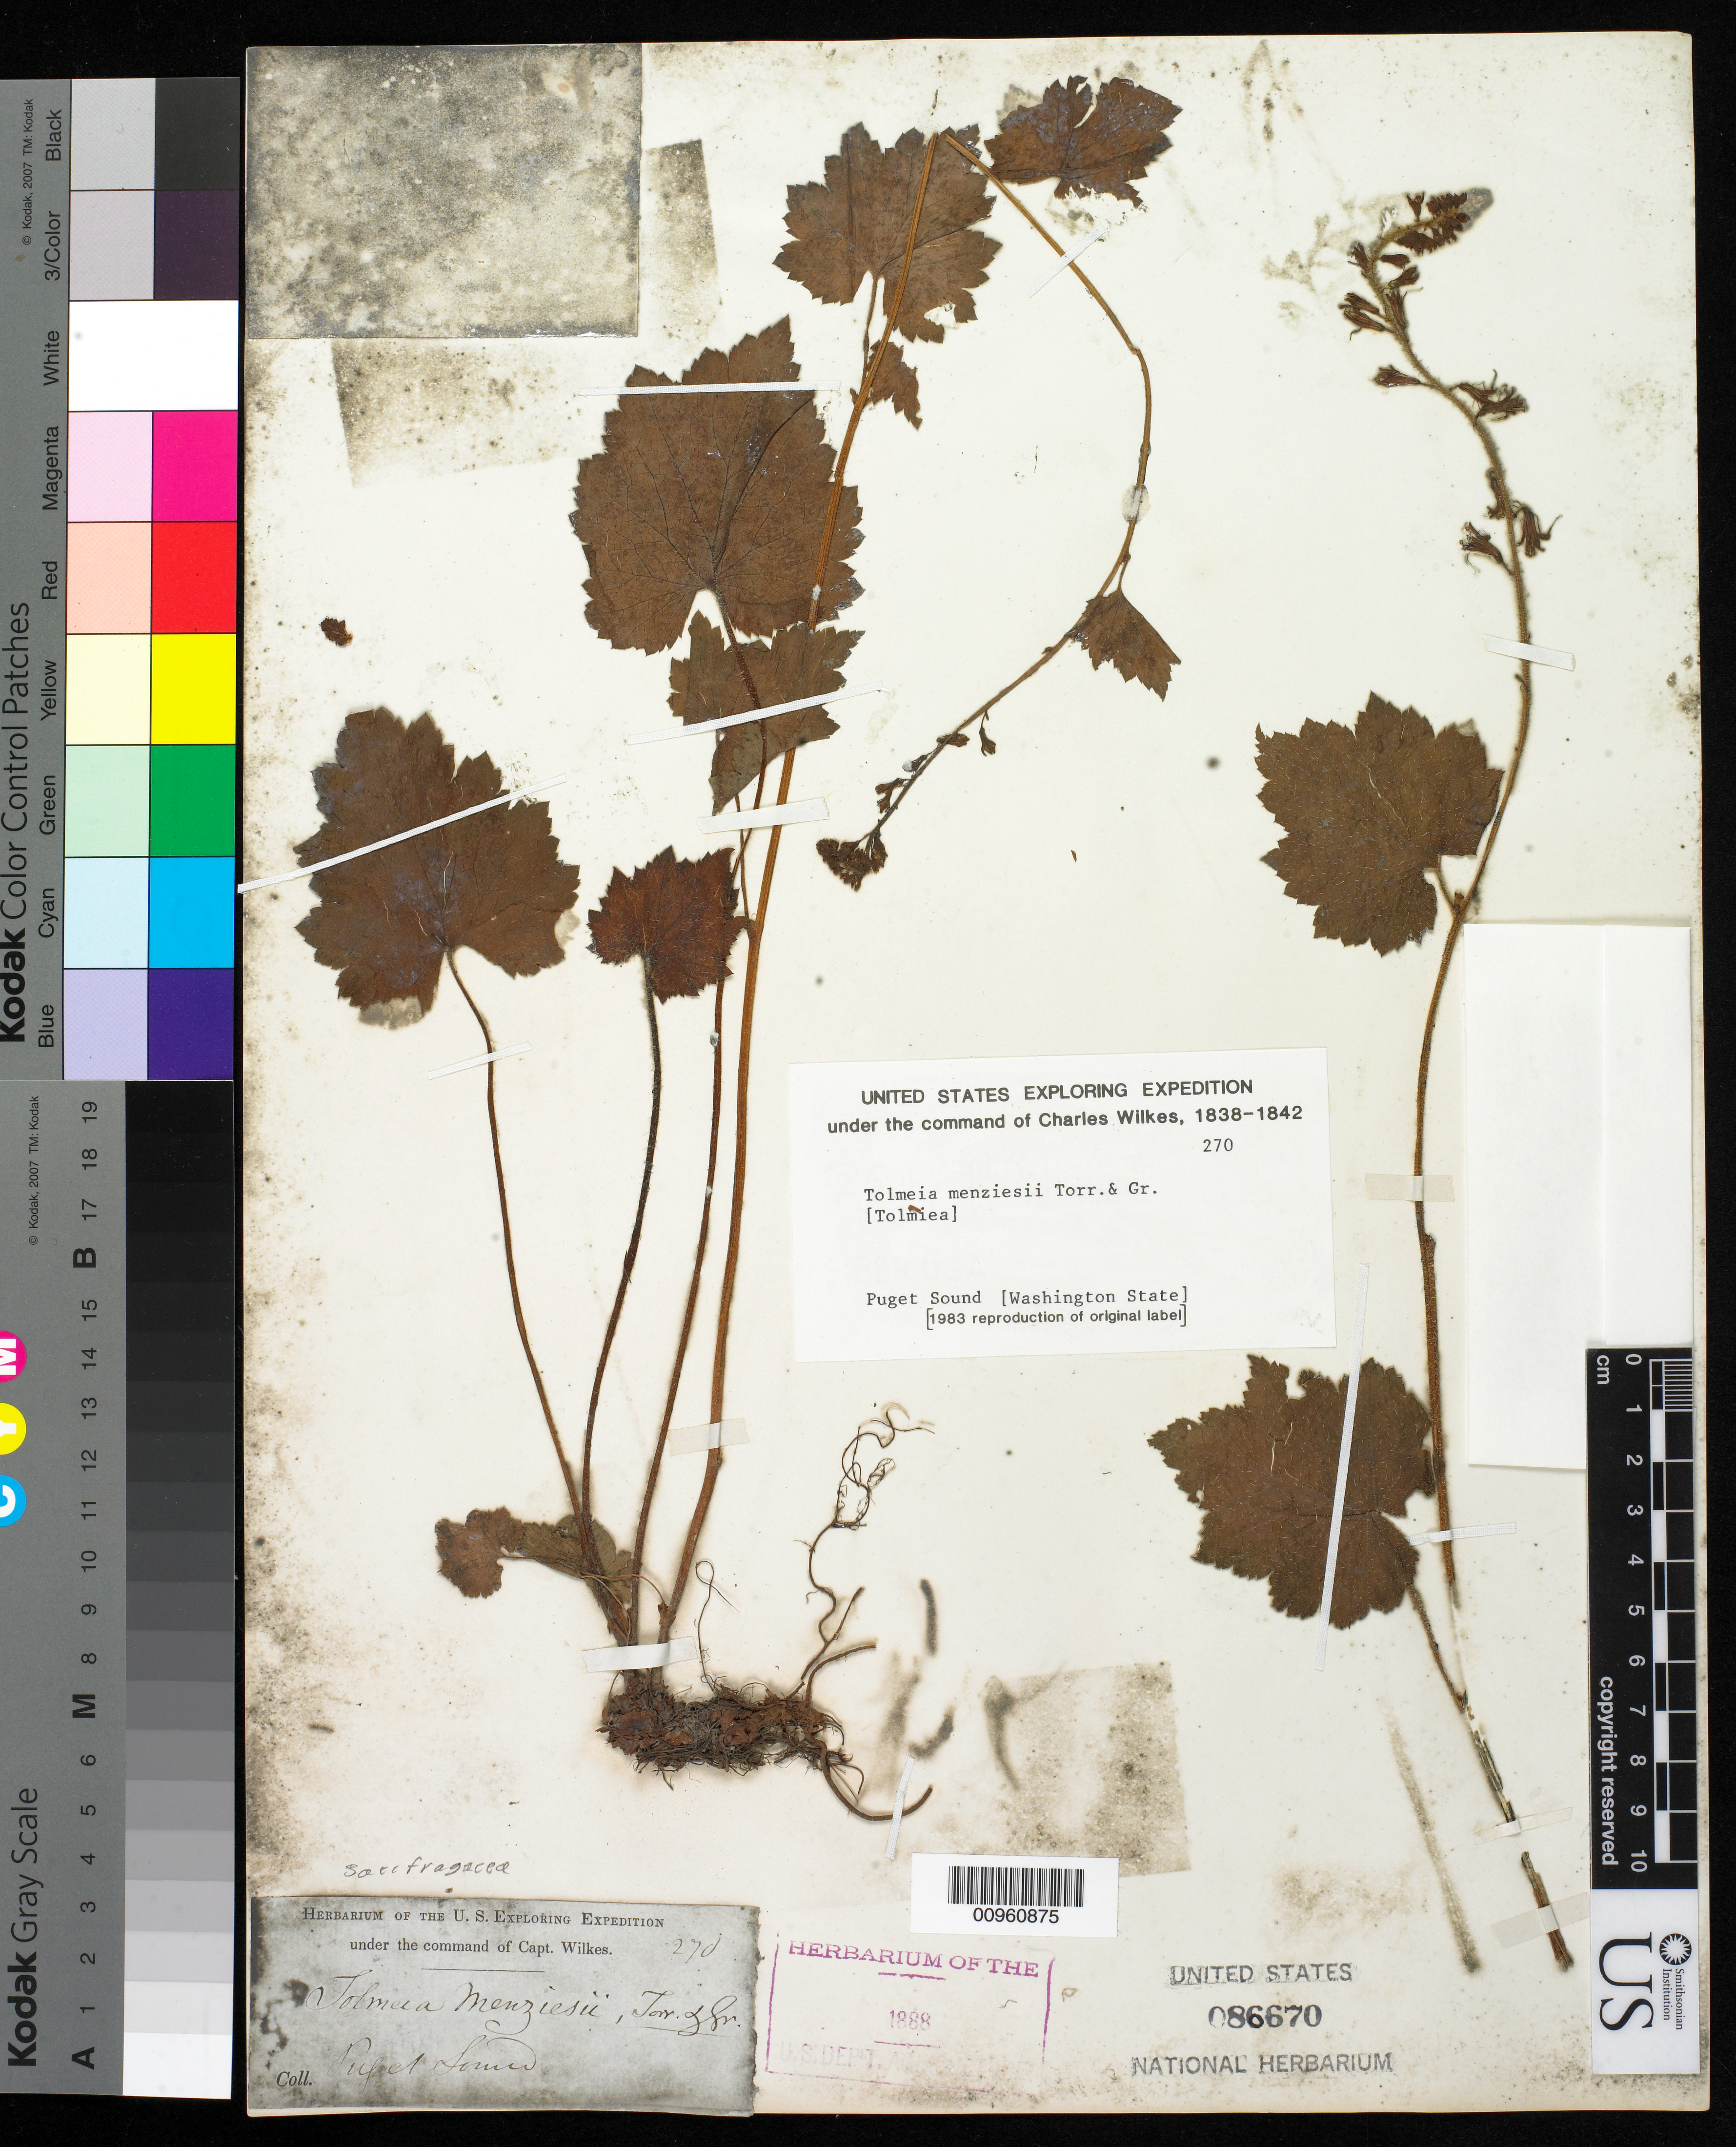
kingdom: Plantae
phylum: Tracheophyta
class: Magnoliopsida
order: Saxifragales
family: Saxifragaceae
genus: Heuchera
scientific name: Heuchera menziesii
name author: (Pursh) Hook.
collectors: Wilkes Explor. Exped.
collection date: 1838/1842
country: United States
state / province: Washington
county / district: King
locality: Puget Sound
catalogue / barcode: US 86670